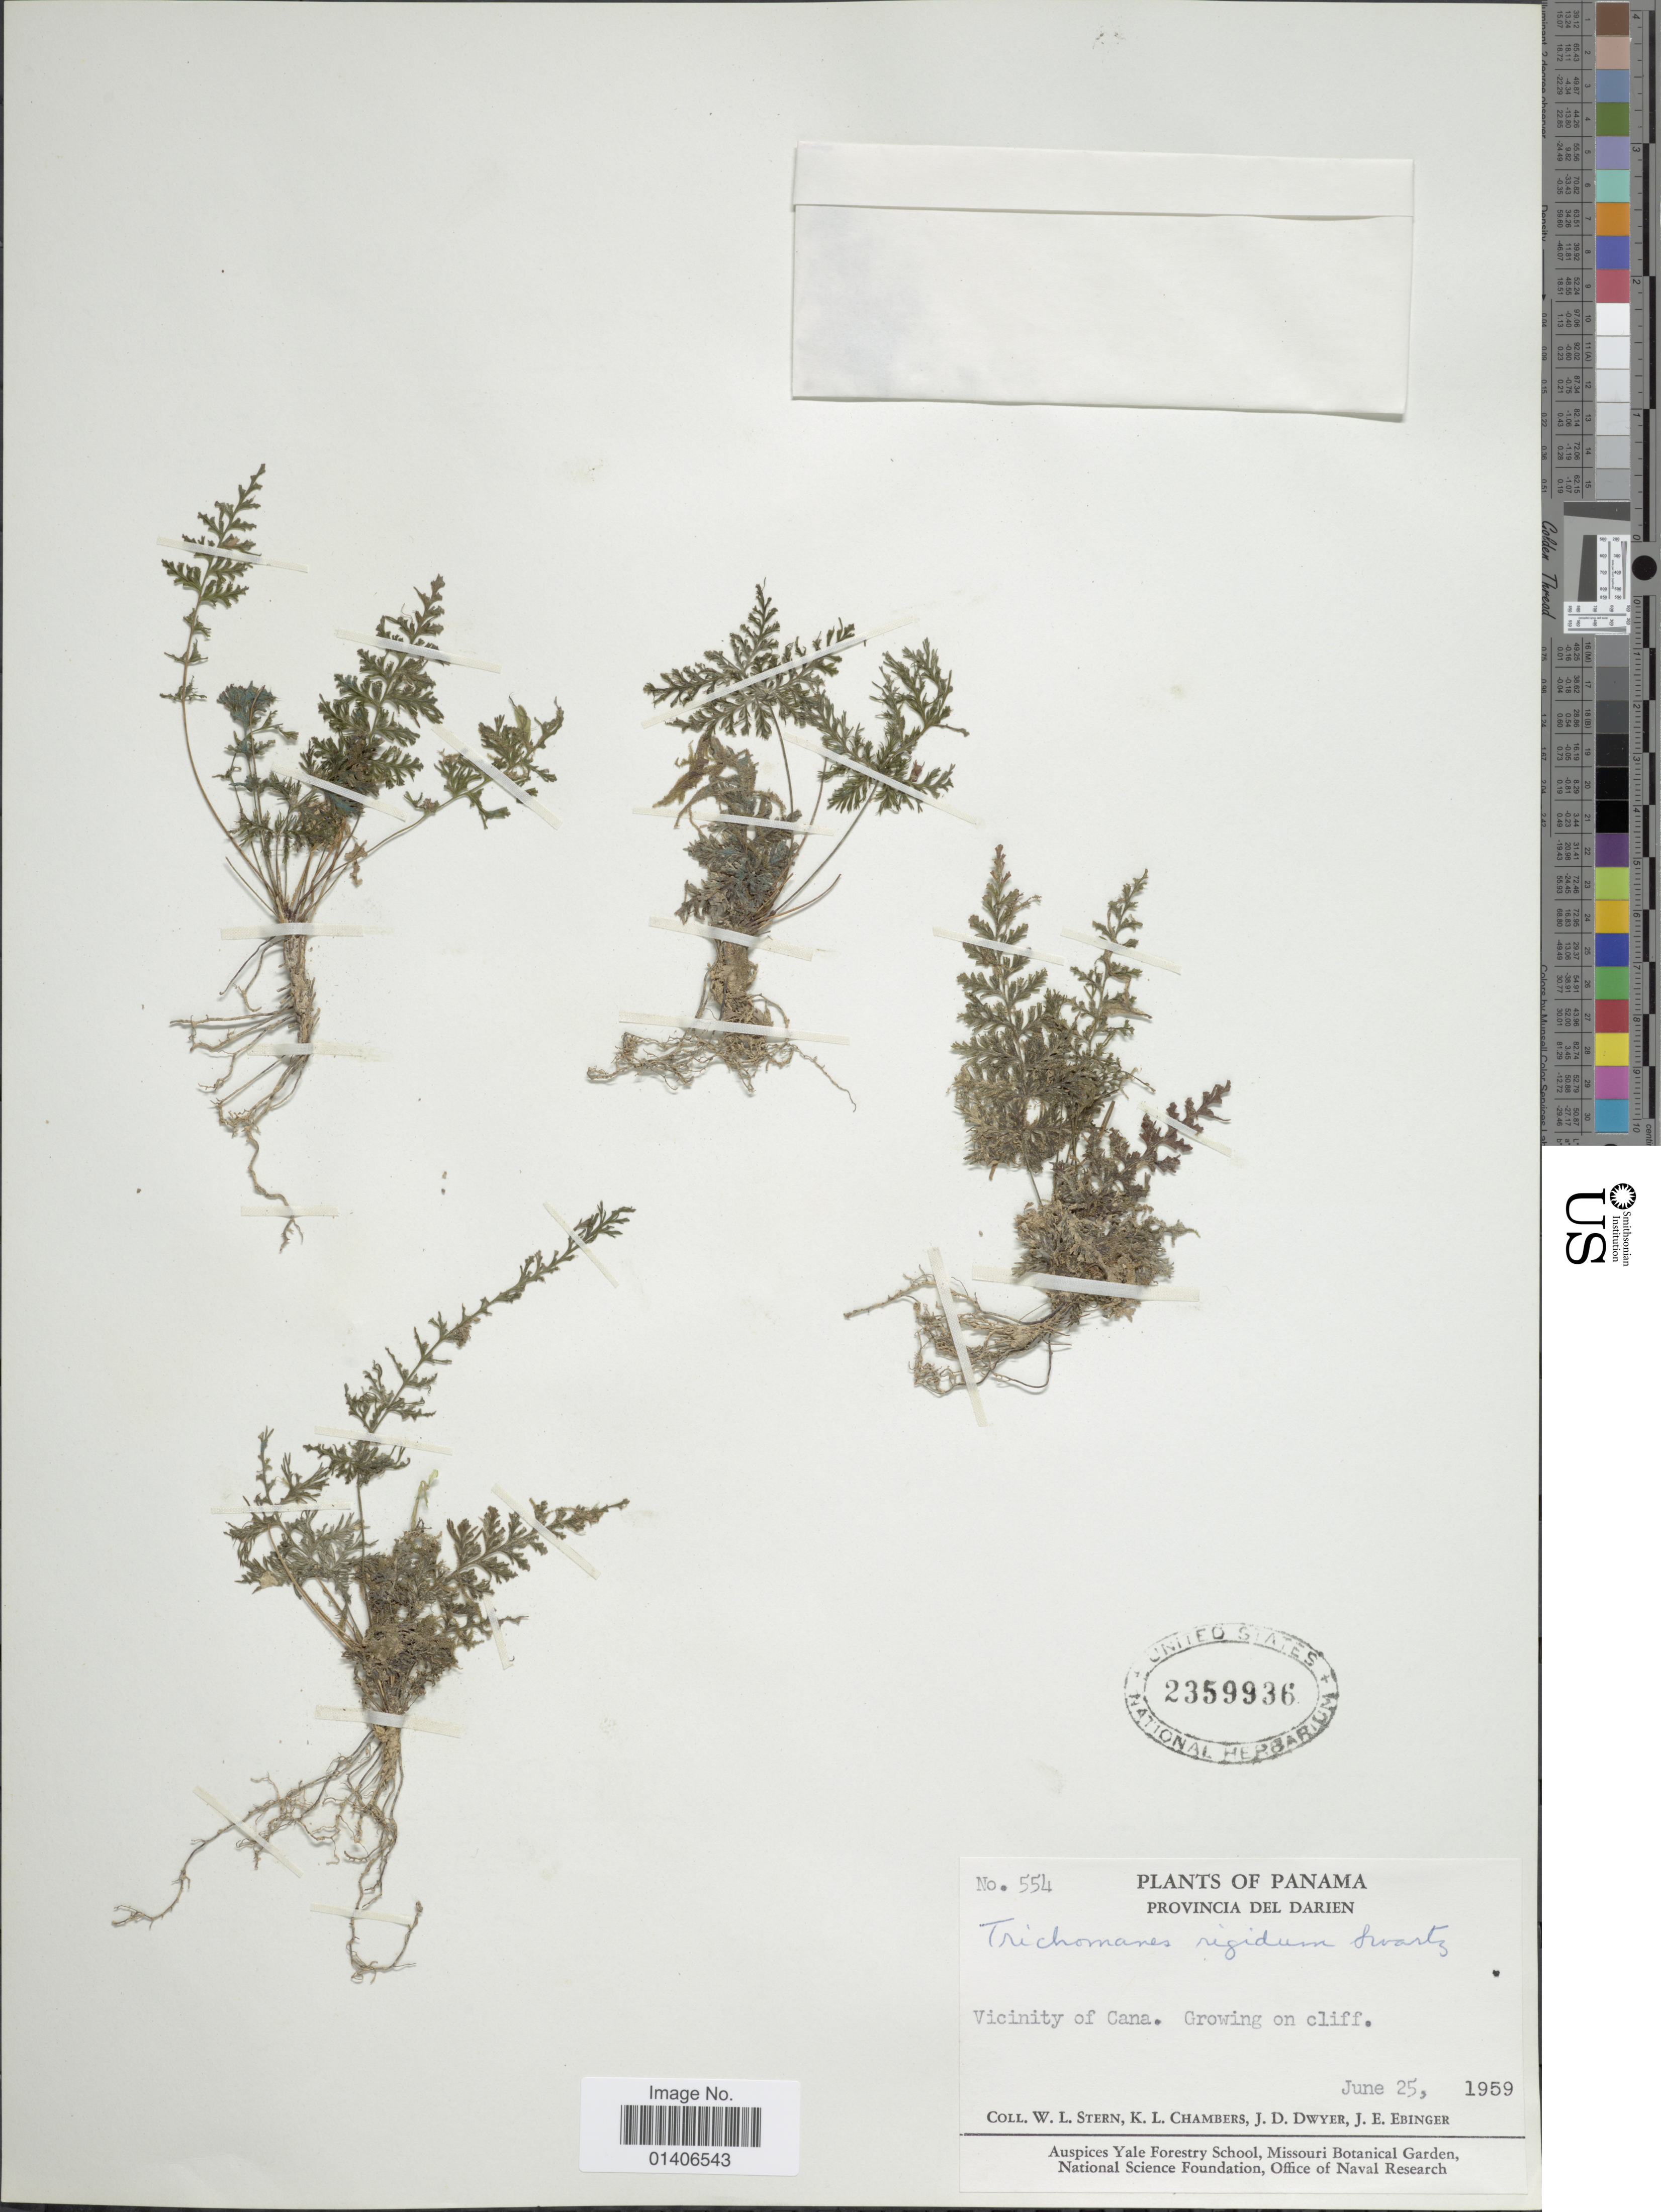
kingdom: Plantae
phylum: Tracheophyta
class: Polypodiopsida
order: Hymenophyllales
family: Hymenophyllaceae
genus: Abrodictyum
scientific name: Abrodictyum rigidum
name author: (Sw.) Ebihara & Dubuisson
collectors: W. L. Stern, K. Chambers, J. D. Dwyer & J. Ebinger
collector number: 554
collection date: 1959-06-25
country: Panama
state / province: Darién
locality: Vicinity of Cana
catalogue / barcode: US 2359936